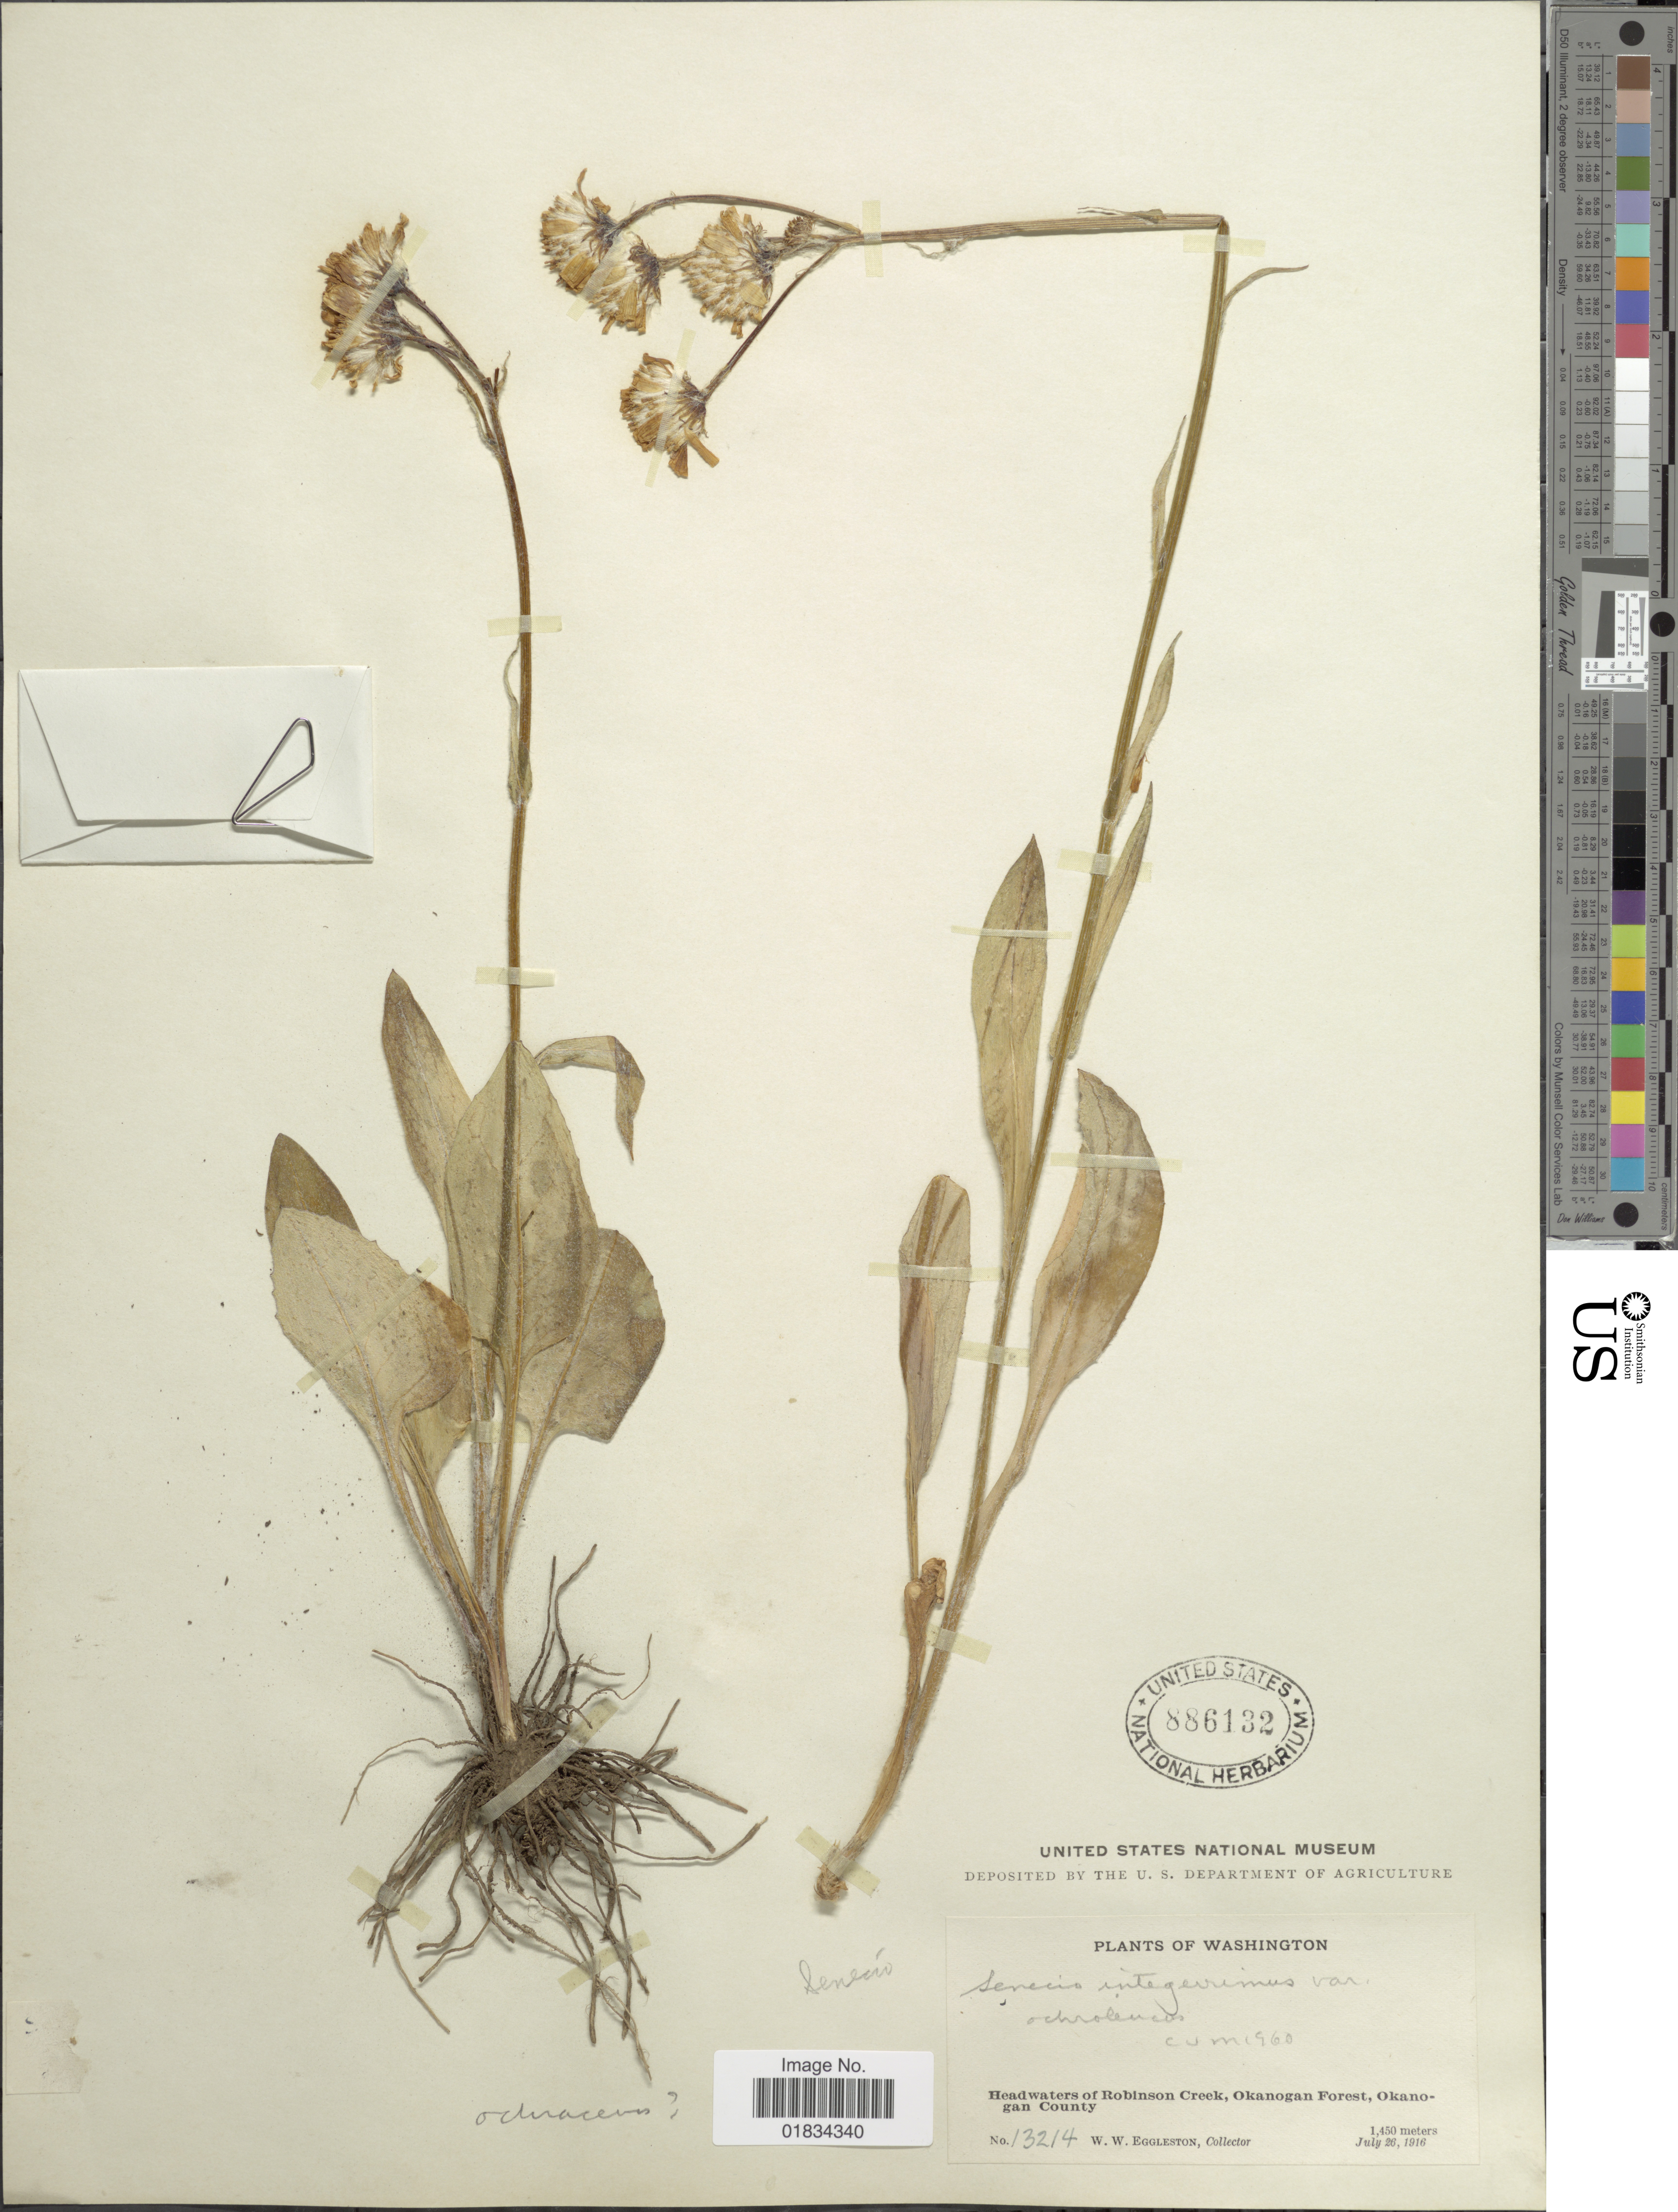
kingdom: Plantae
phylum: Tracheophyta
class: Magnoliopsida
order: Asterales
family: Asteraceae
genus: Senecio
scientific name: Senecio integerrimus var. ochroleucus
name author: (A. Gray) Cronq.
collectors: W. W. Eggleston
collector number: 13214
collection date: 1916-07-26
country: United States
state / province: Washington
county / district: Okanogan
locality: Headwaters of Robinson Creek, Okanogan Forest, Okanogan County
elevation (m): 1450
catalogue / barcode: US 886132